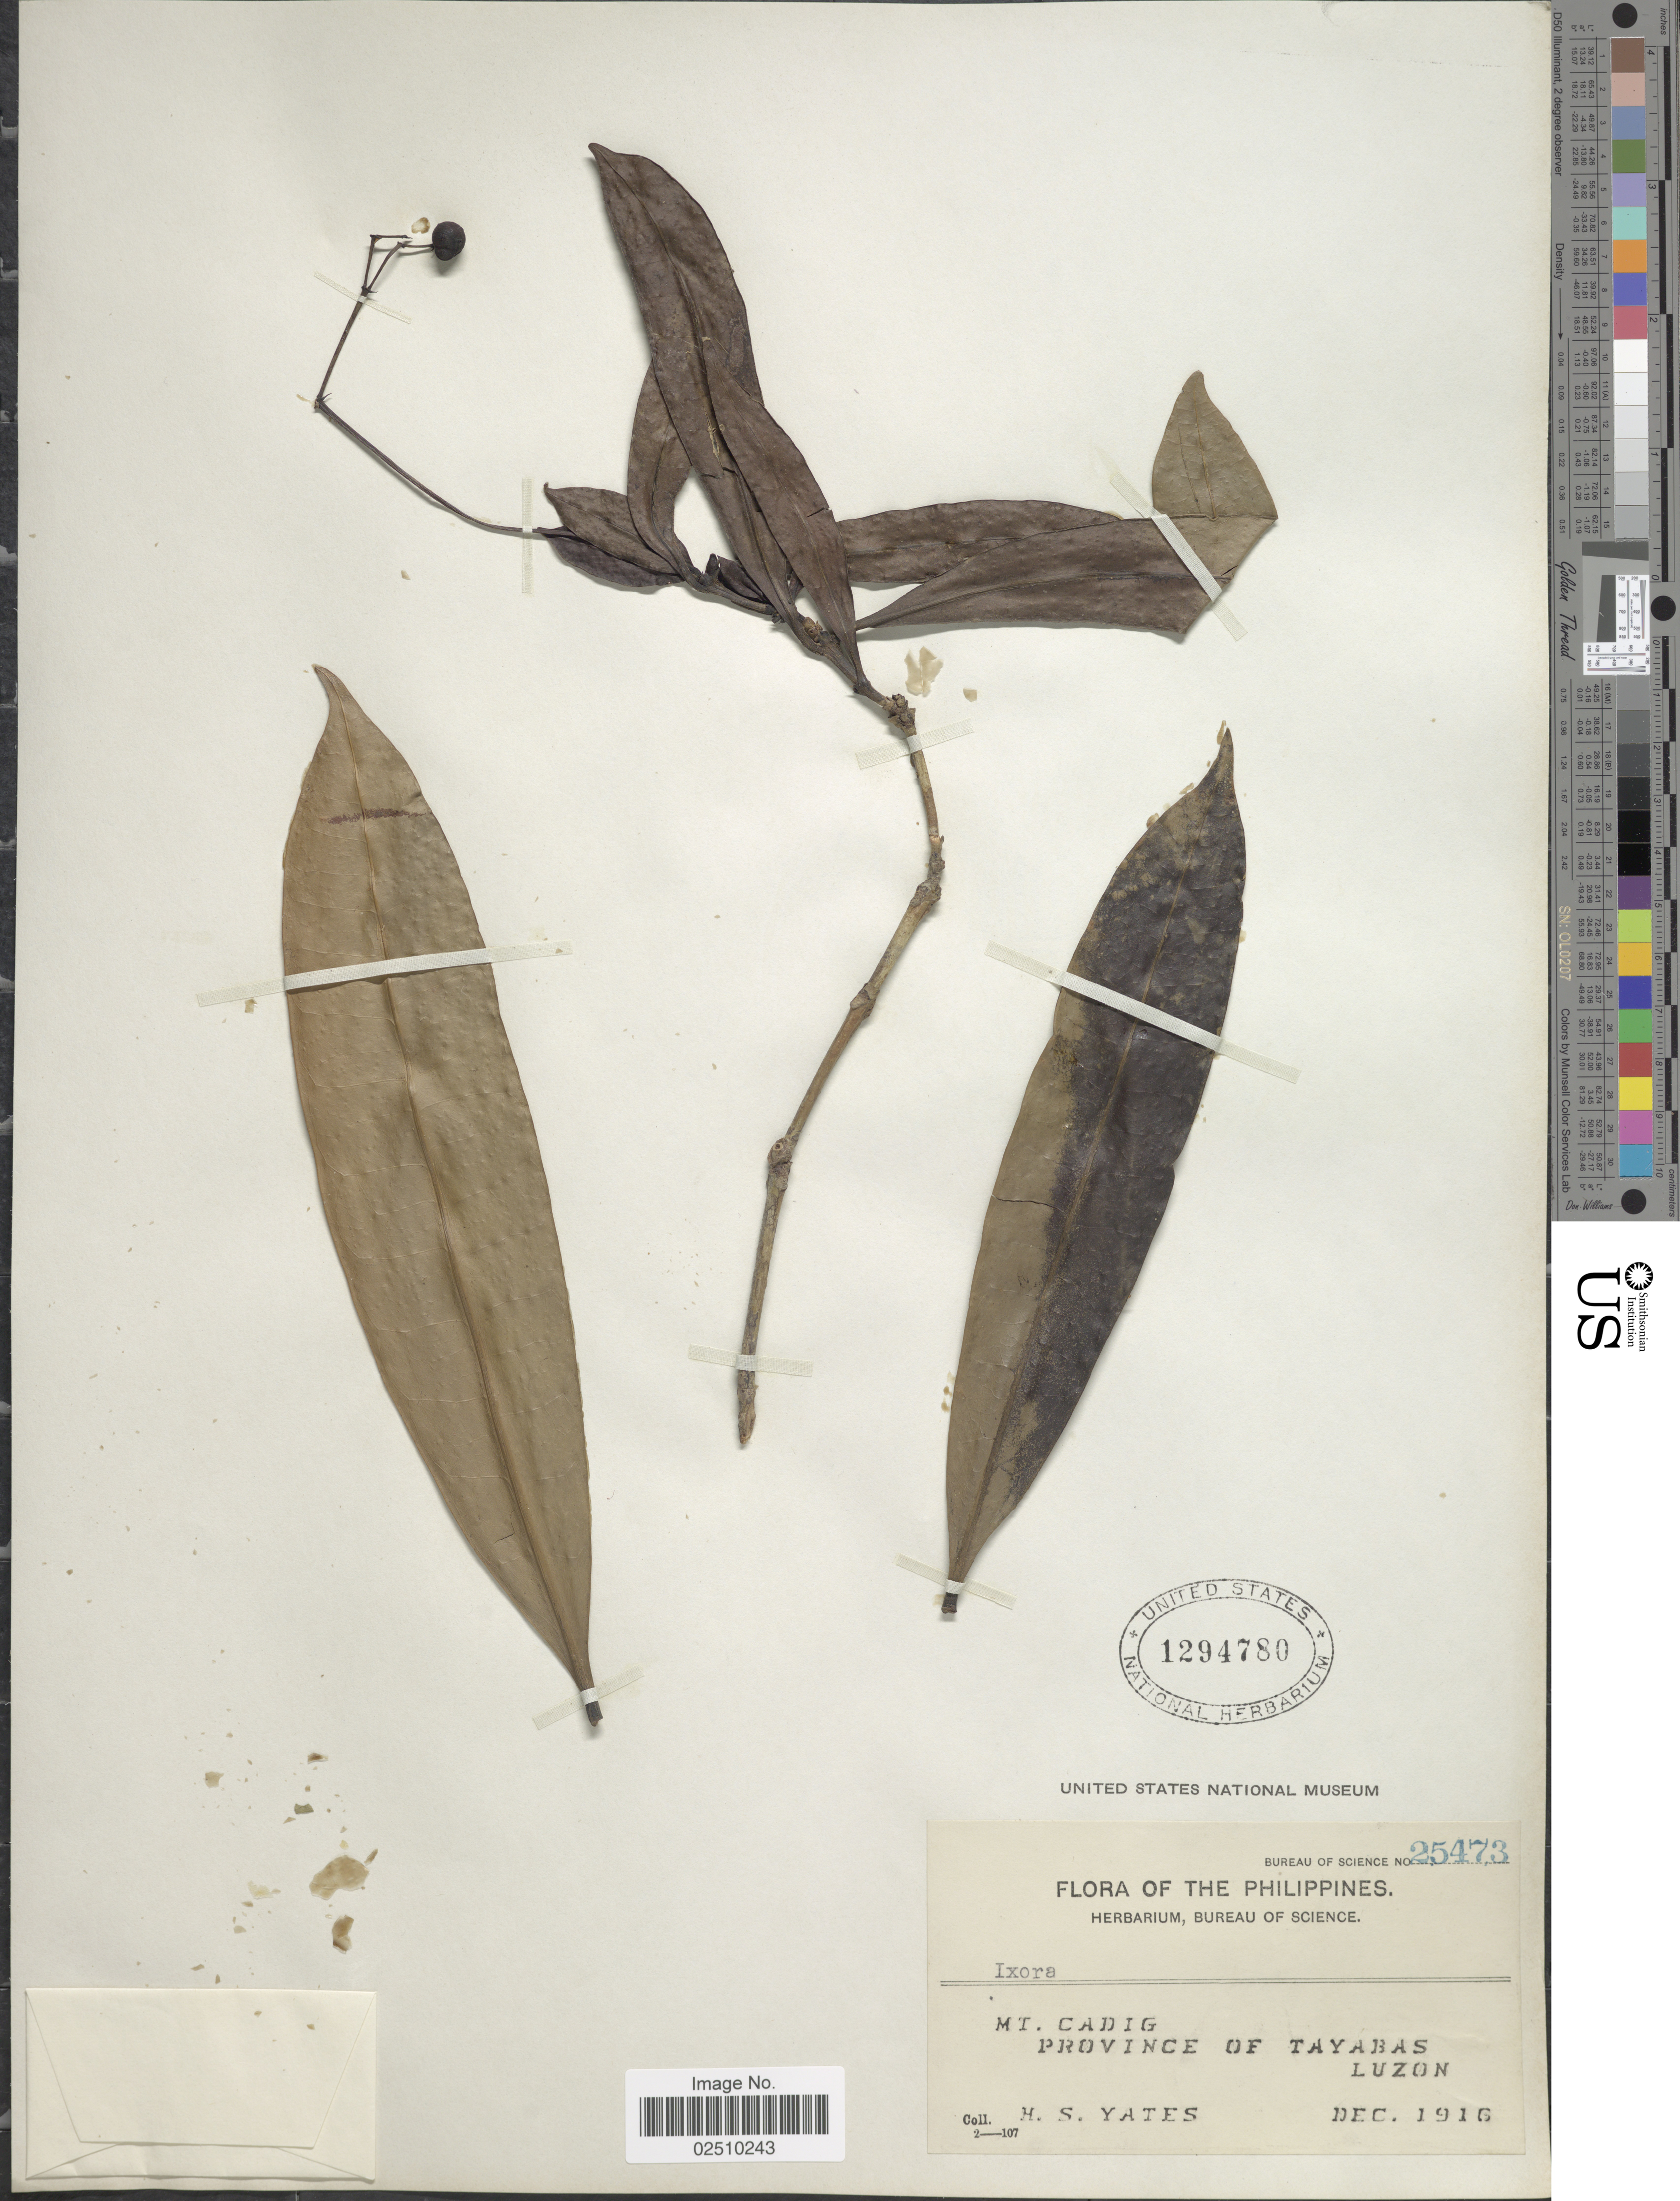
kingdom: Plantae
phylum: Tracheophyta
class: Magnoliopsida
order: Gentianales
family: Rubiaceae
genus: Ixora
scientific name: Ixora sp.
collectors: H. S. Yates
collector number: Bureau of Science 25473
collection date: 1916-12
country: Philippines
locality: Mt. Cadig, Province of Tayabas, Luzon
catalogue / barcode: US 1294780